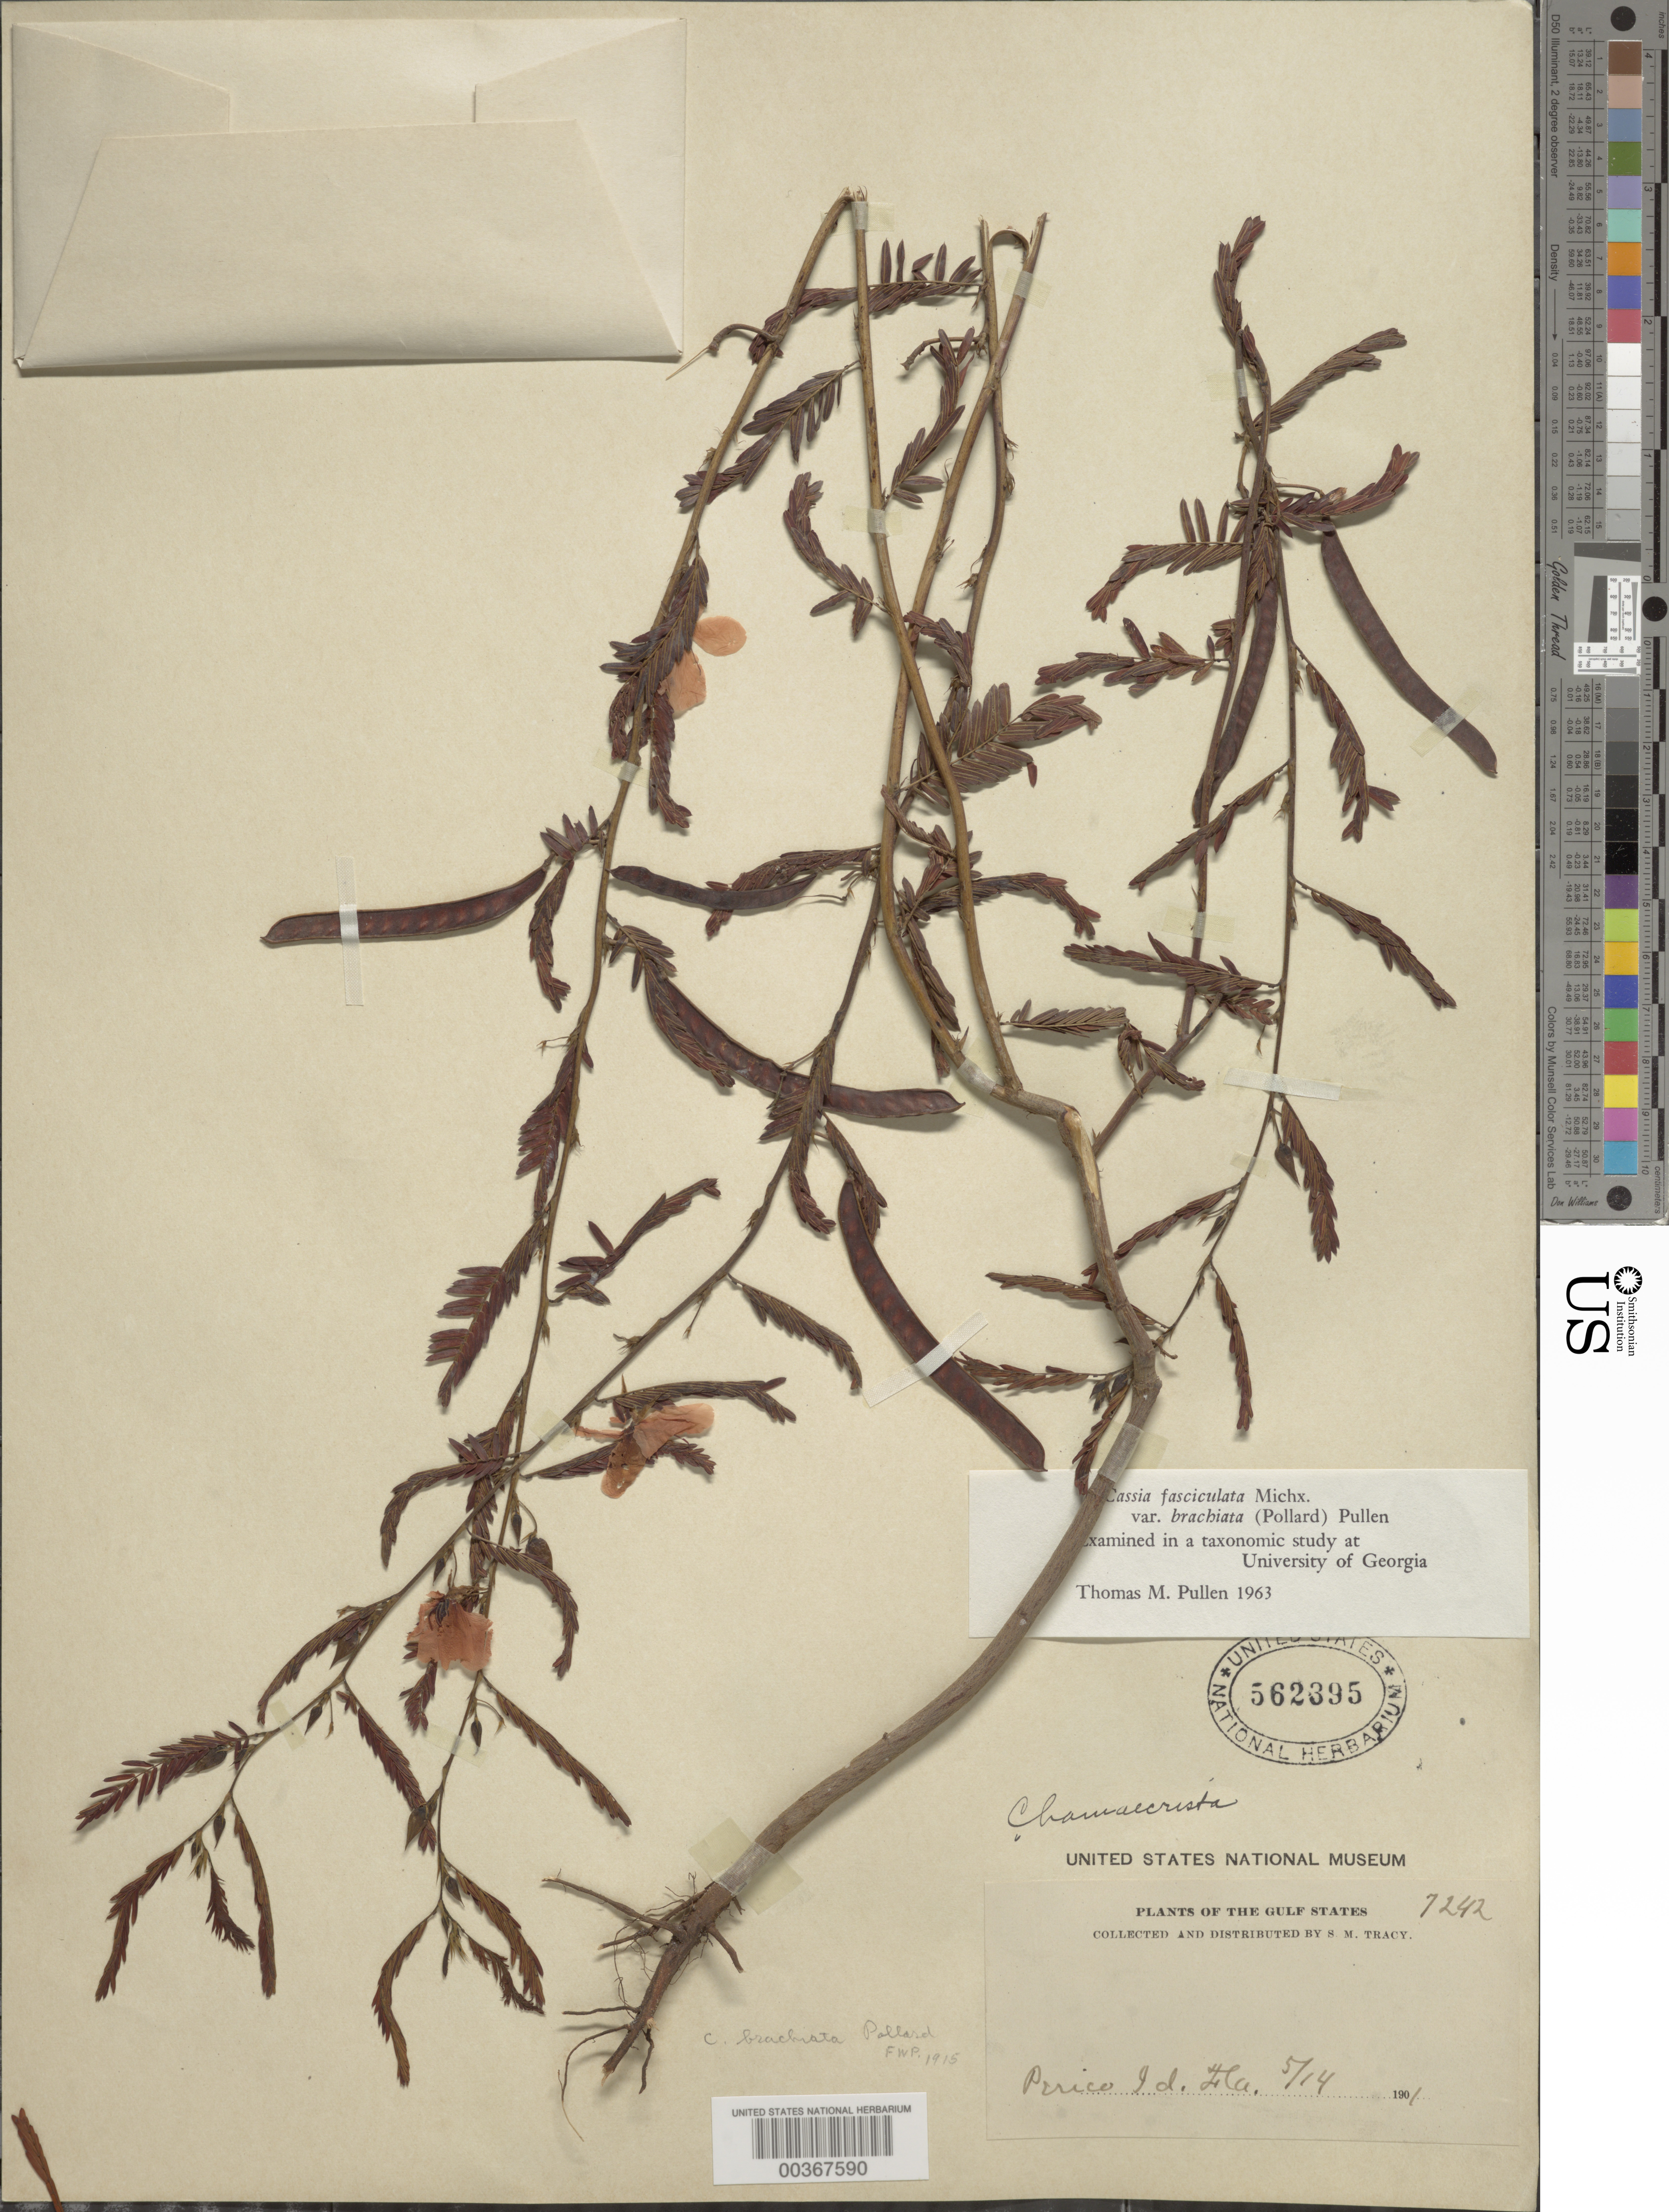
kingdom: Plantae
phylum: Tracheophyta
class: Magnoliopsida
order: Fabales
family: Fabaceae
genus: Chamaecrista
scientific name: Chamaecrista fasciculata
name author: (Michx.) Greene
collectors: S. M. Tracy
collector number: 7242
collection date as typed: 14 May 1901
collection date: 1901-05-14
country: United States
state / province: Florida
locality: Perico i.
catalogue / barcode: US 562395